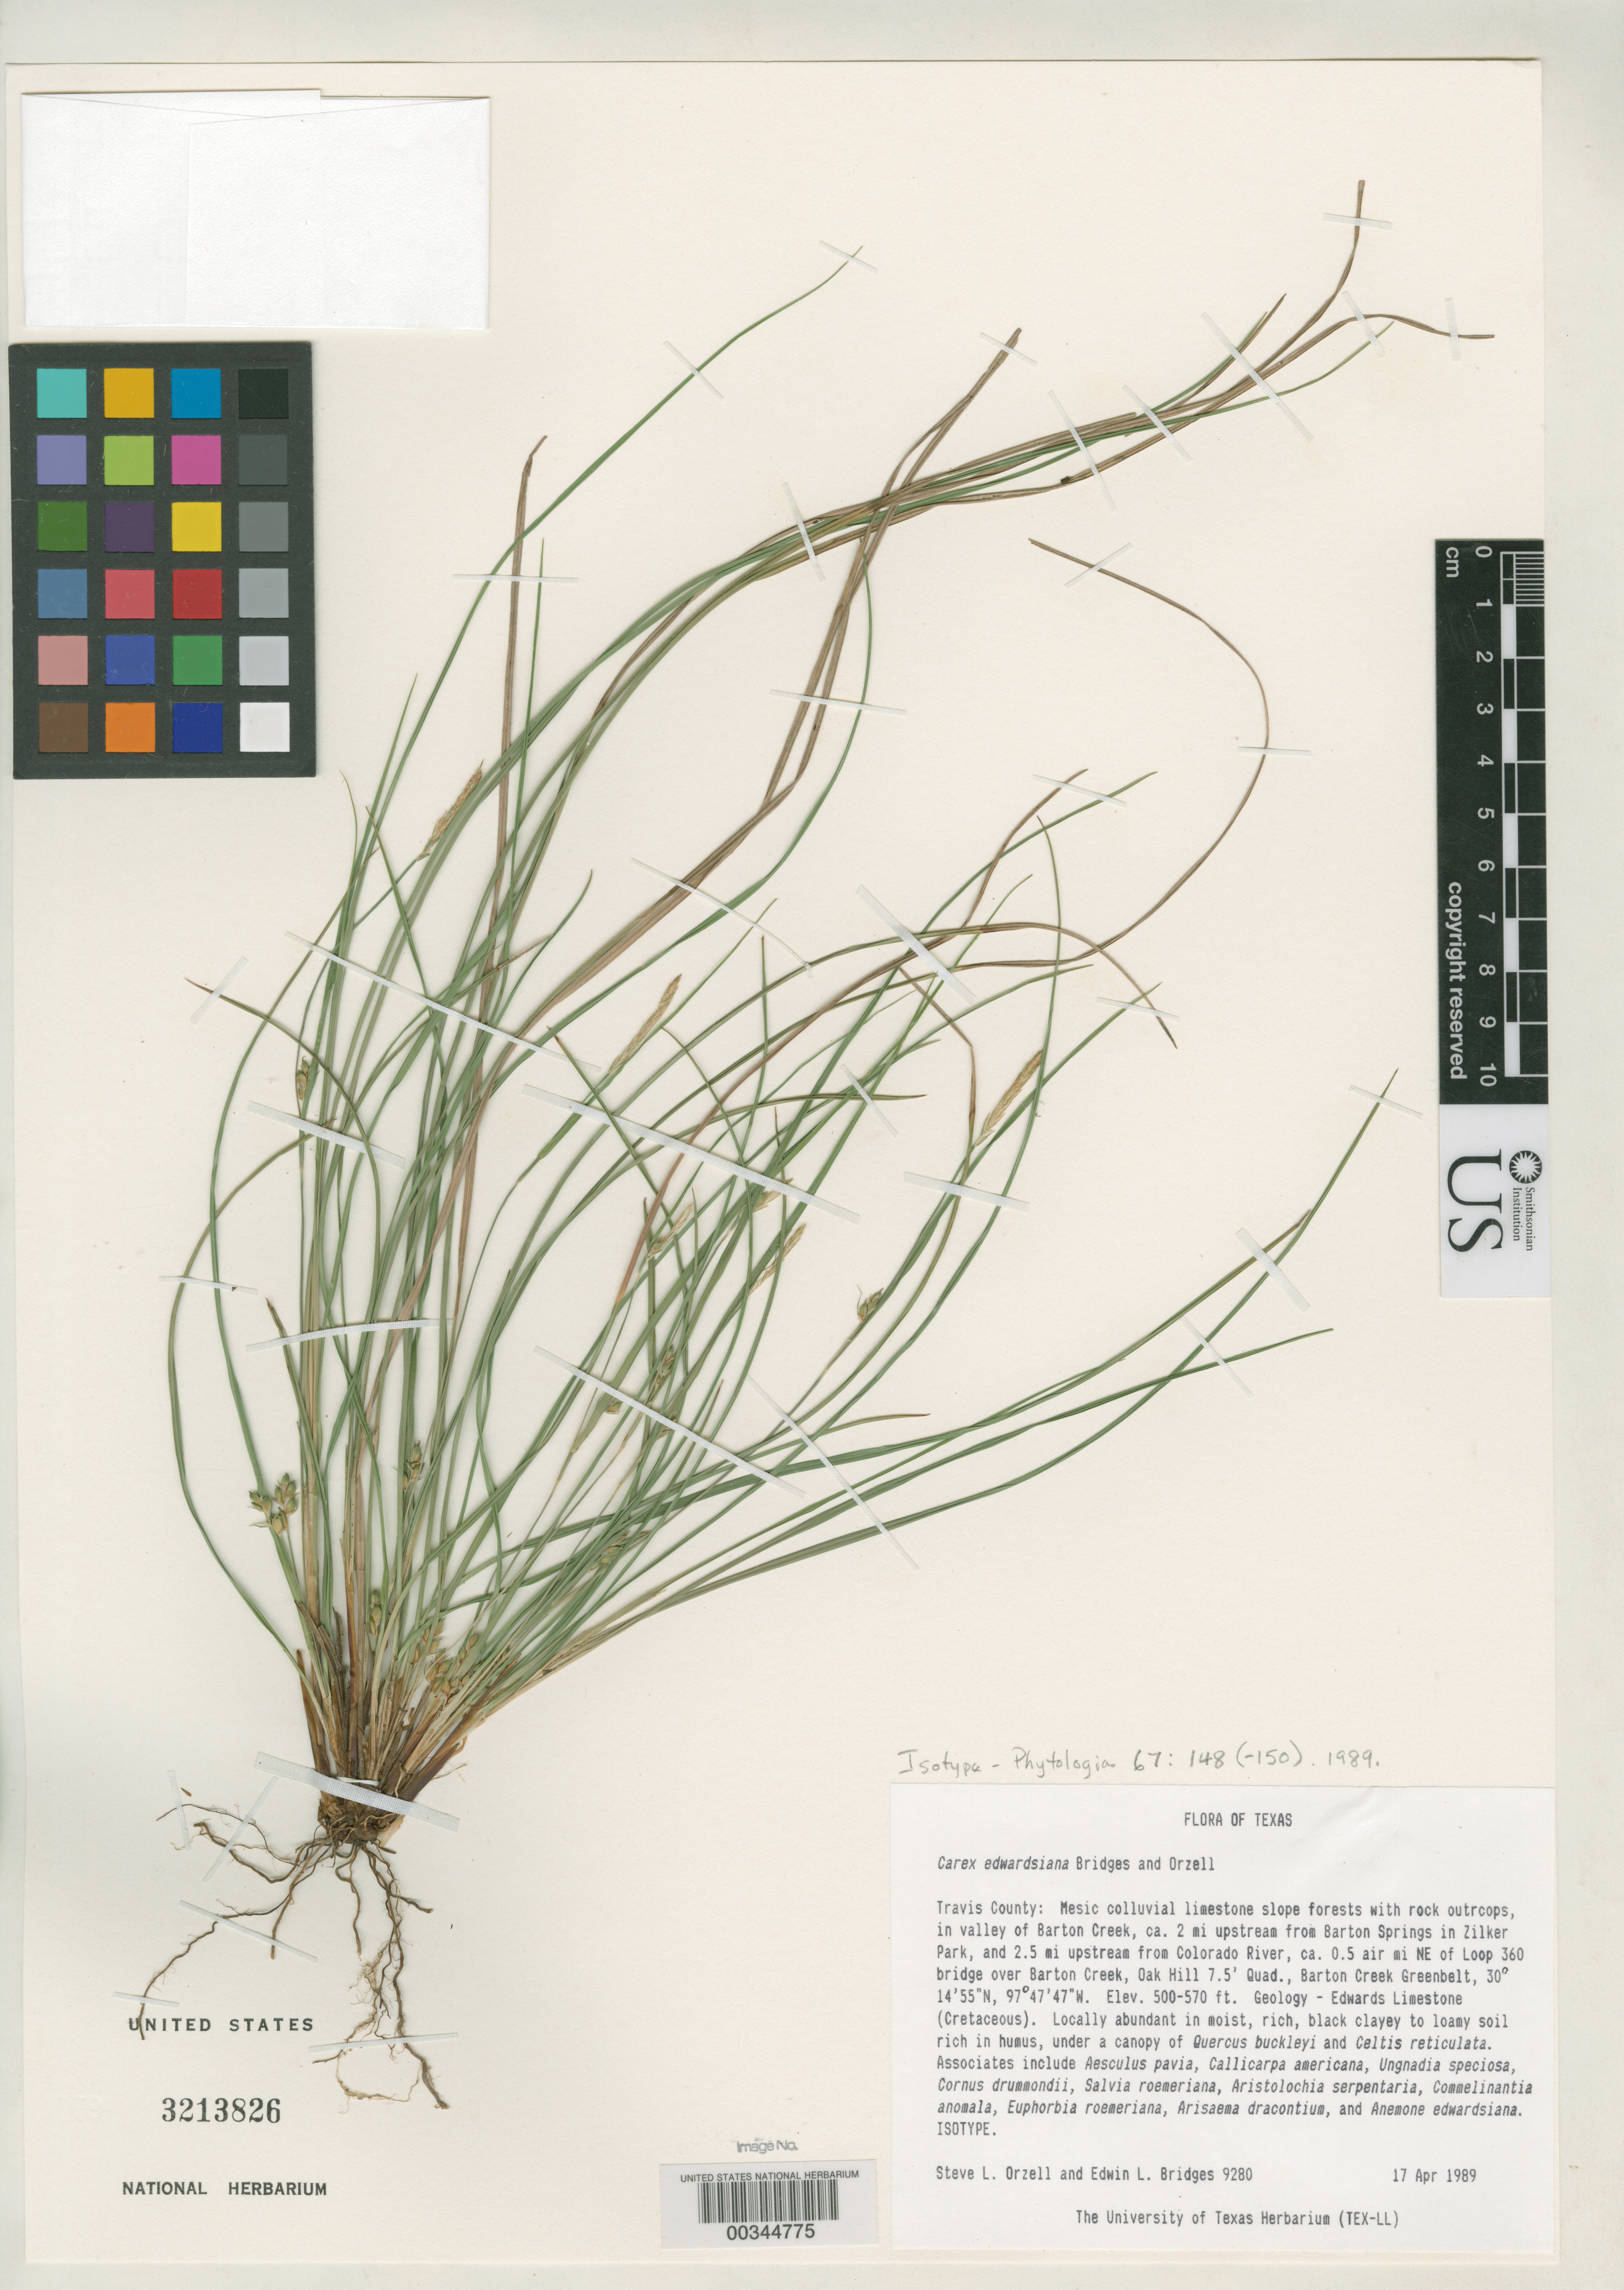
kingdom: Plantae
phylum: Tracheophyta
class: Liliopsida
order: Poales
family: Cyperaceae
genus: Carex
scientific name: Carex edwardsiana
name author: E.L. Bridges & Orzell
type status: Isotype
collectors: S. Orzell & E. Bridges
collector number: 9280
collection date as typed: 17 Apr 1989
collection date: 1989-04-17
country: United States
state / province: Texas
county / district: Travis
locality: Valley of Barton Creek, ca. 2 mi. upstream from Barton Springs in Zilker Park, 2.5 mi upstream from Colorado River.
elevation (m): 500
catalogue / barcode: US 3213826